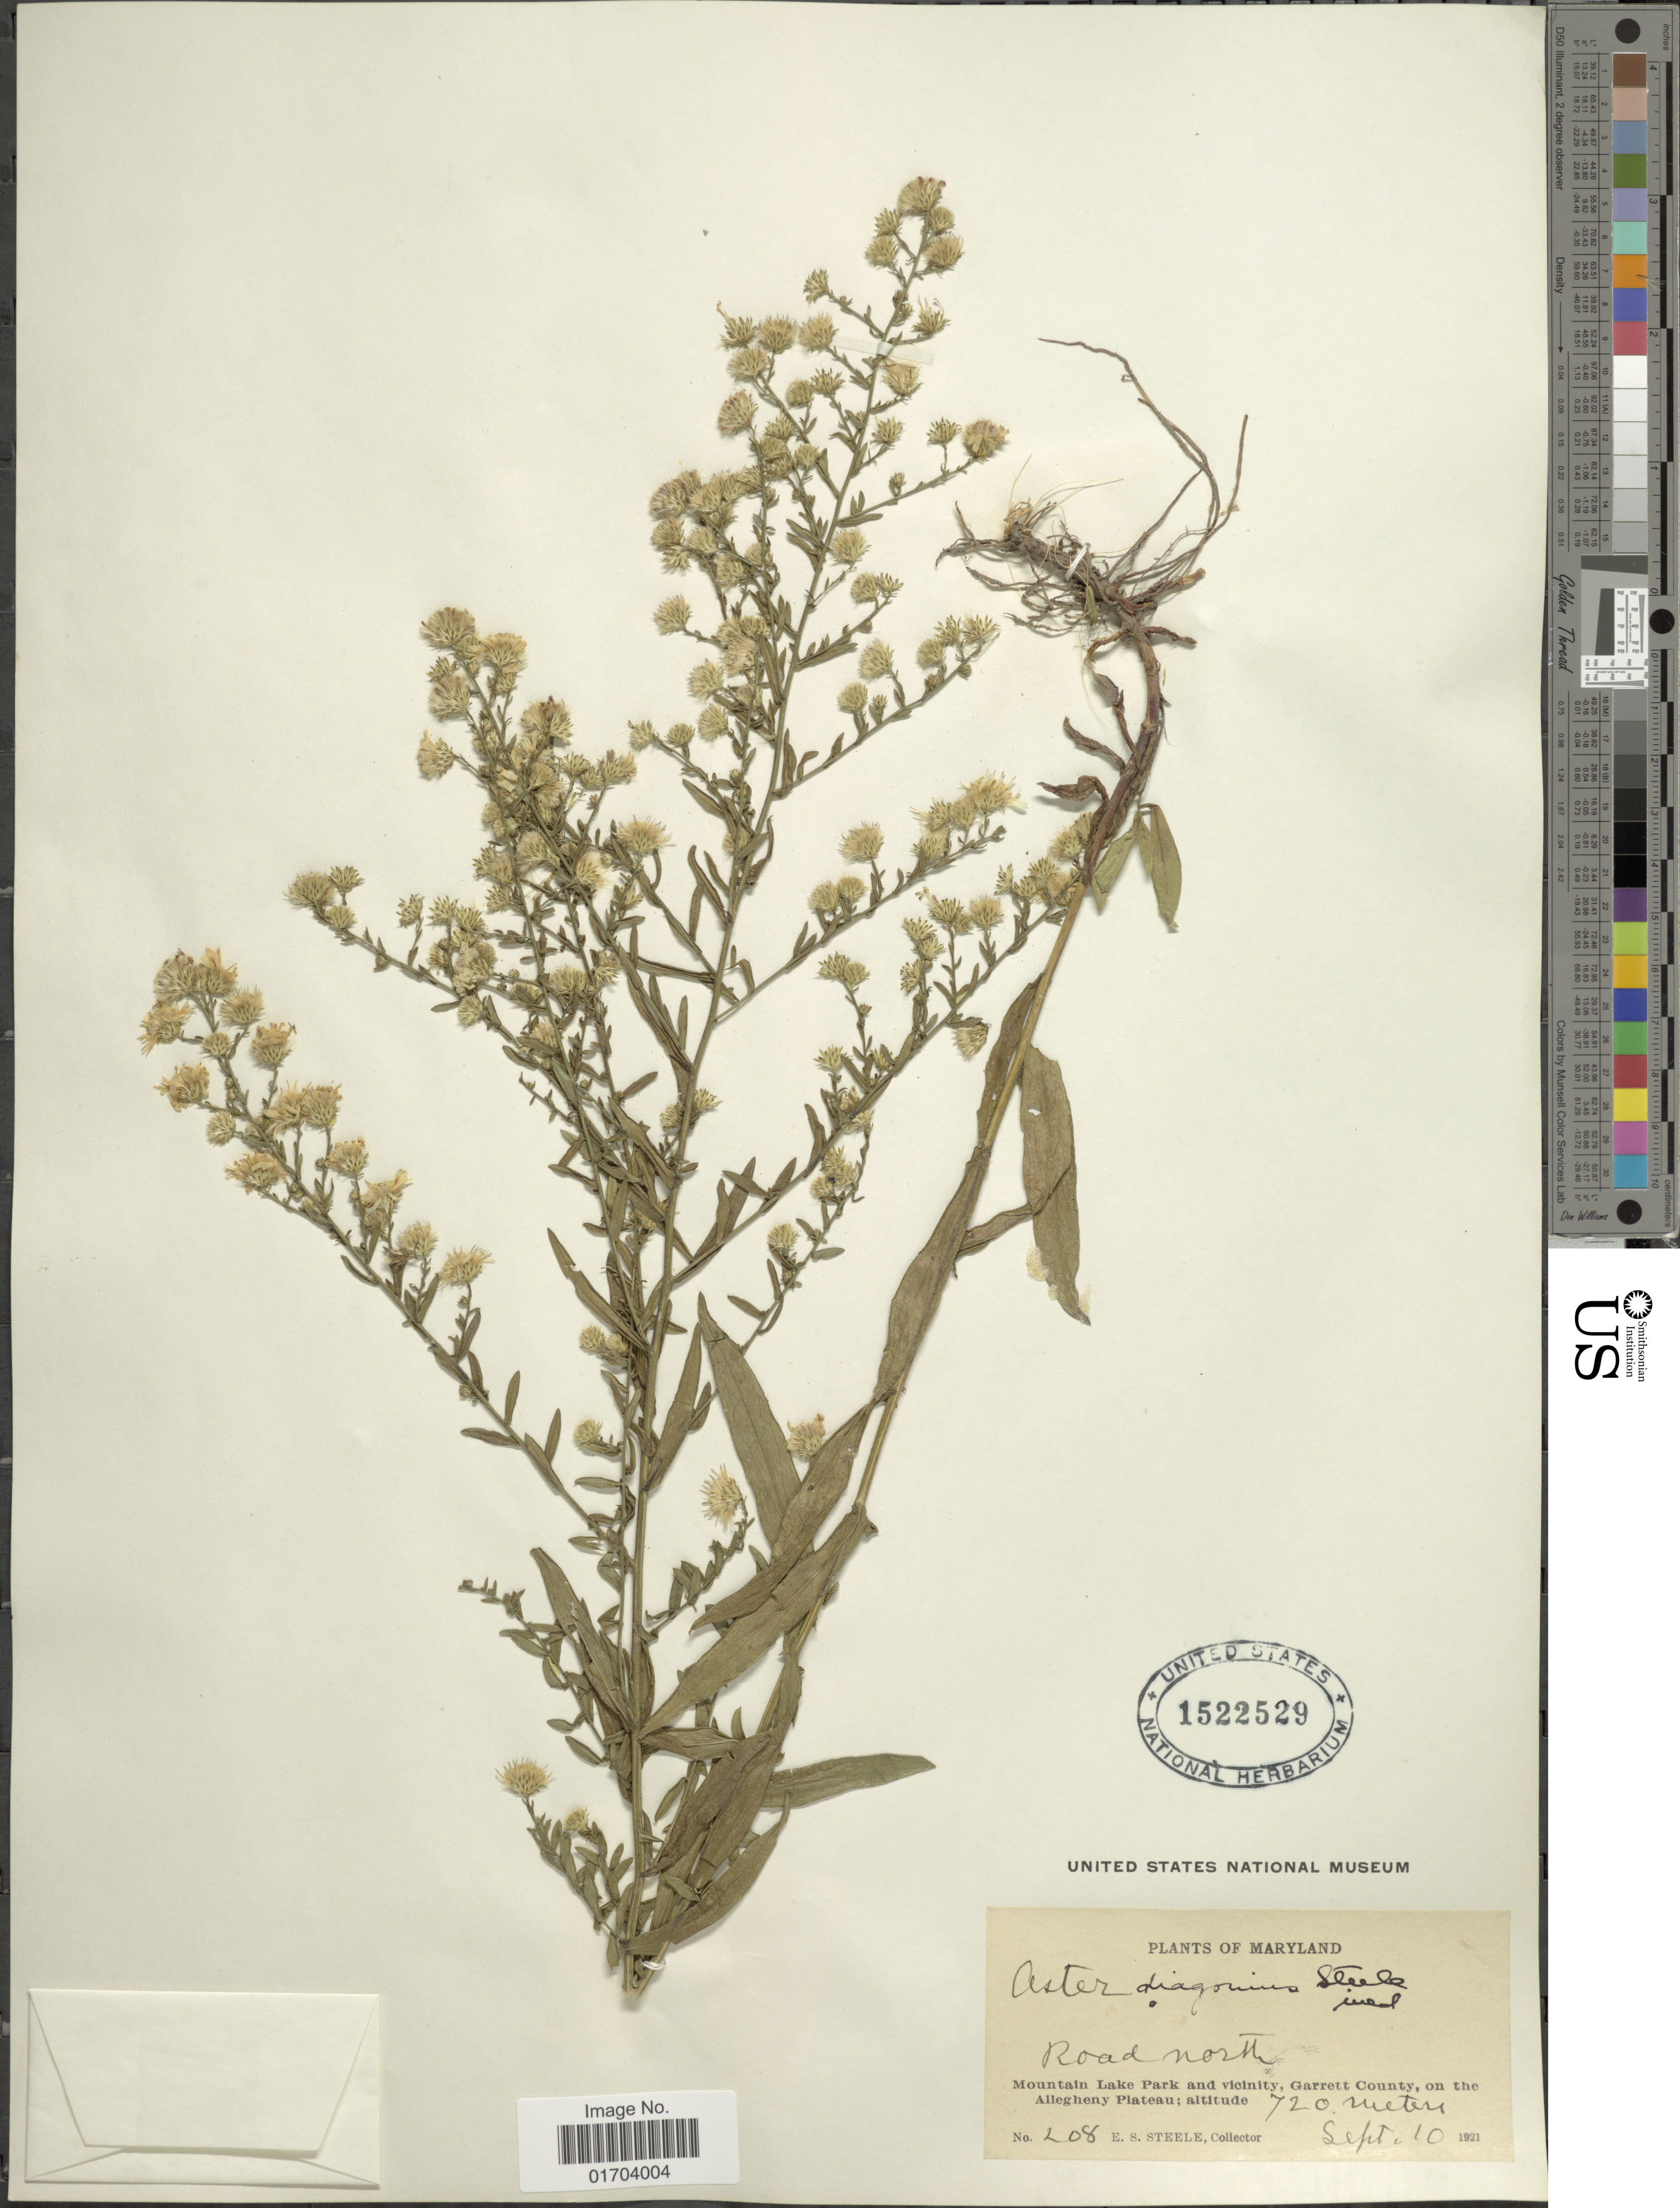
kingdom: Plantae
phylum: Tracheophyta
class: Magnoliopsida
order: Asterales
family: Asteraceae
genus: Aster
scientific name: Aster diagonius E.S. Steele sp. nov. ined.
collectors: E. Steele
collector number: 208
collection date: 1921-09-10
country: United States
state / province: Maryland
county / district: Garrett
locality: Road north, Mountain Lake park and Vicinity, Garrett County, on the Allegheny Plateau.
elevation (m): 720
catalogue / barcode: US 1522529